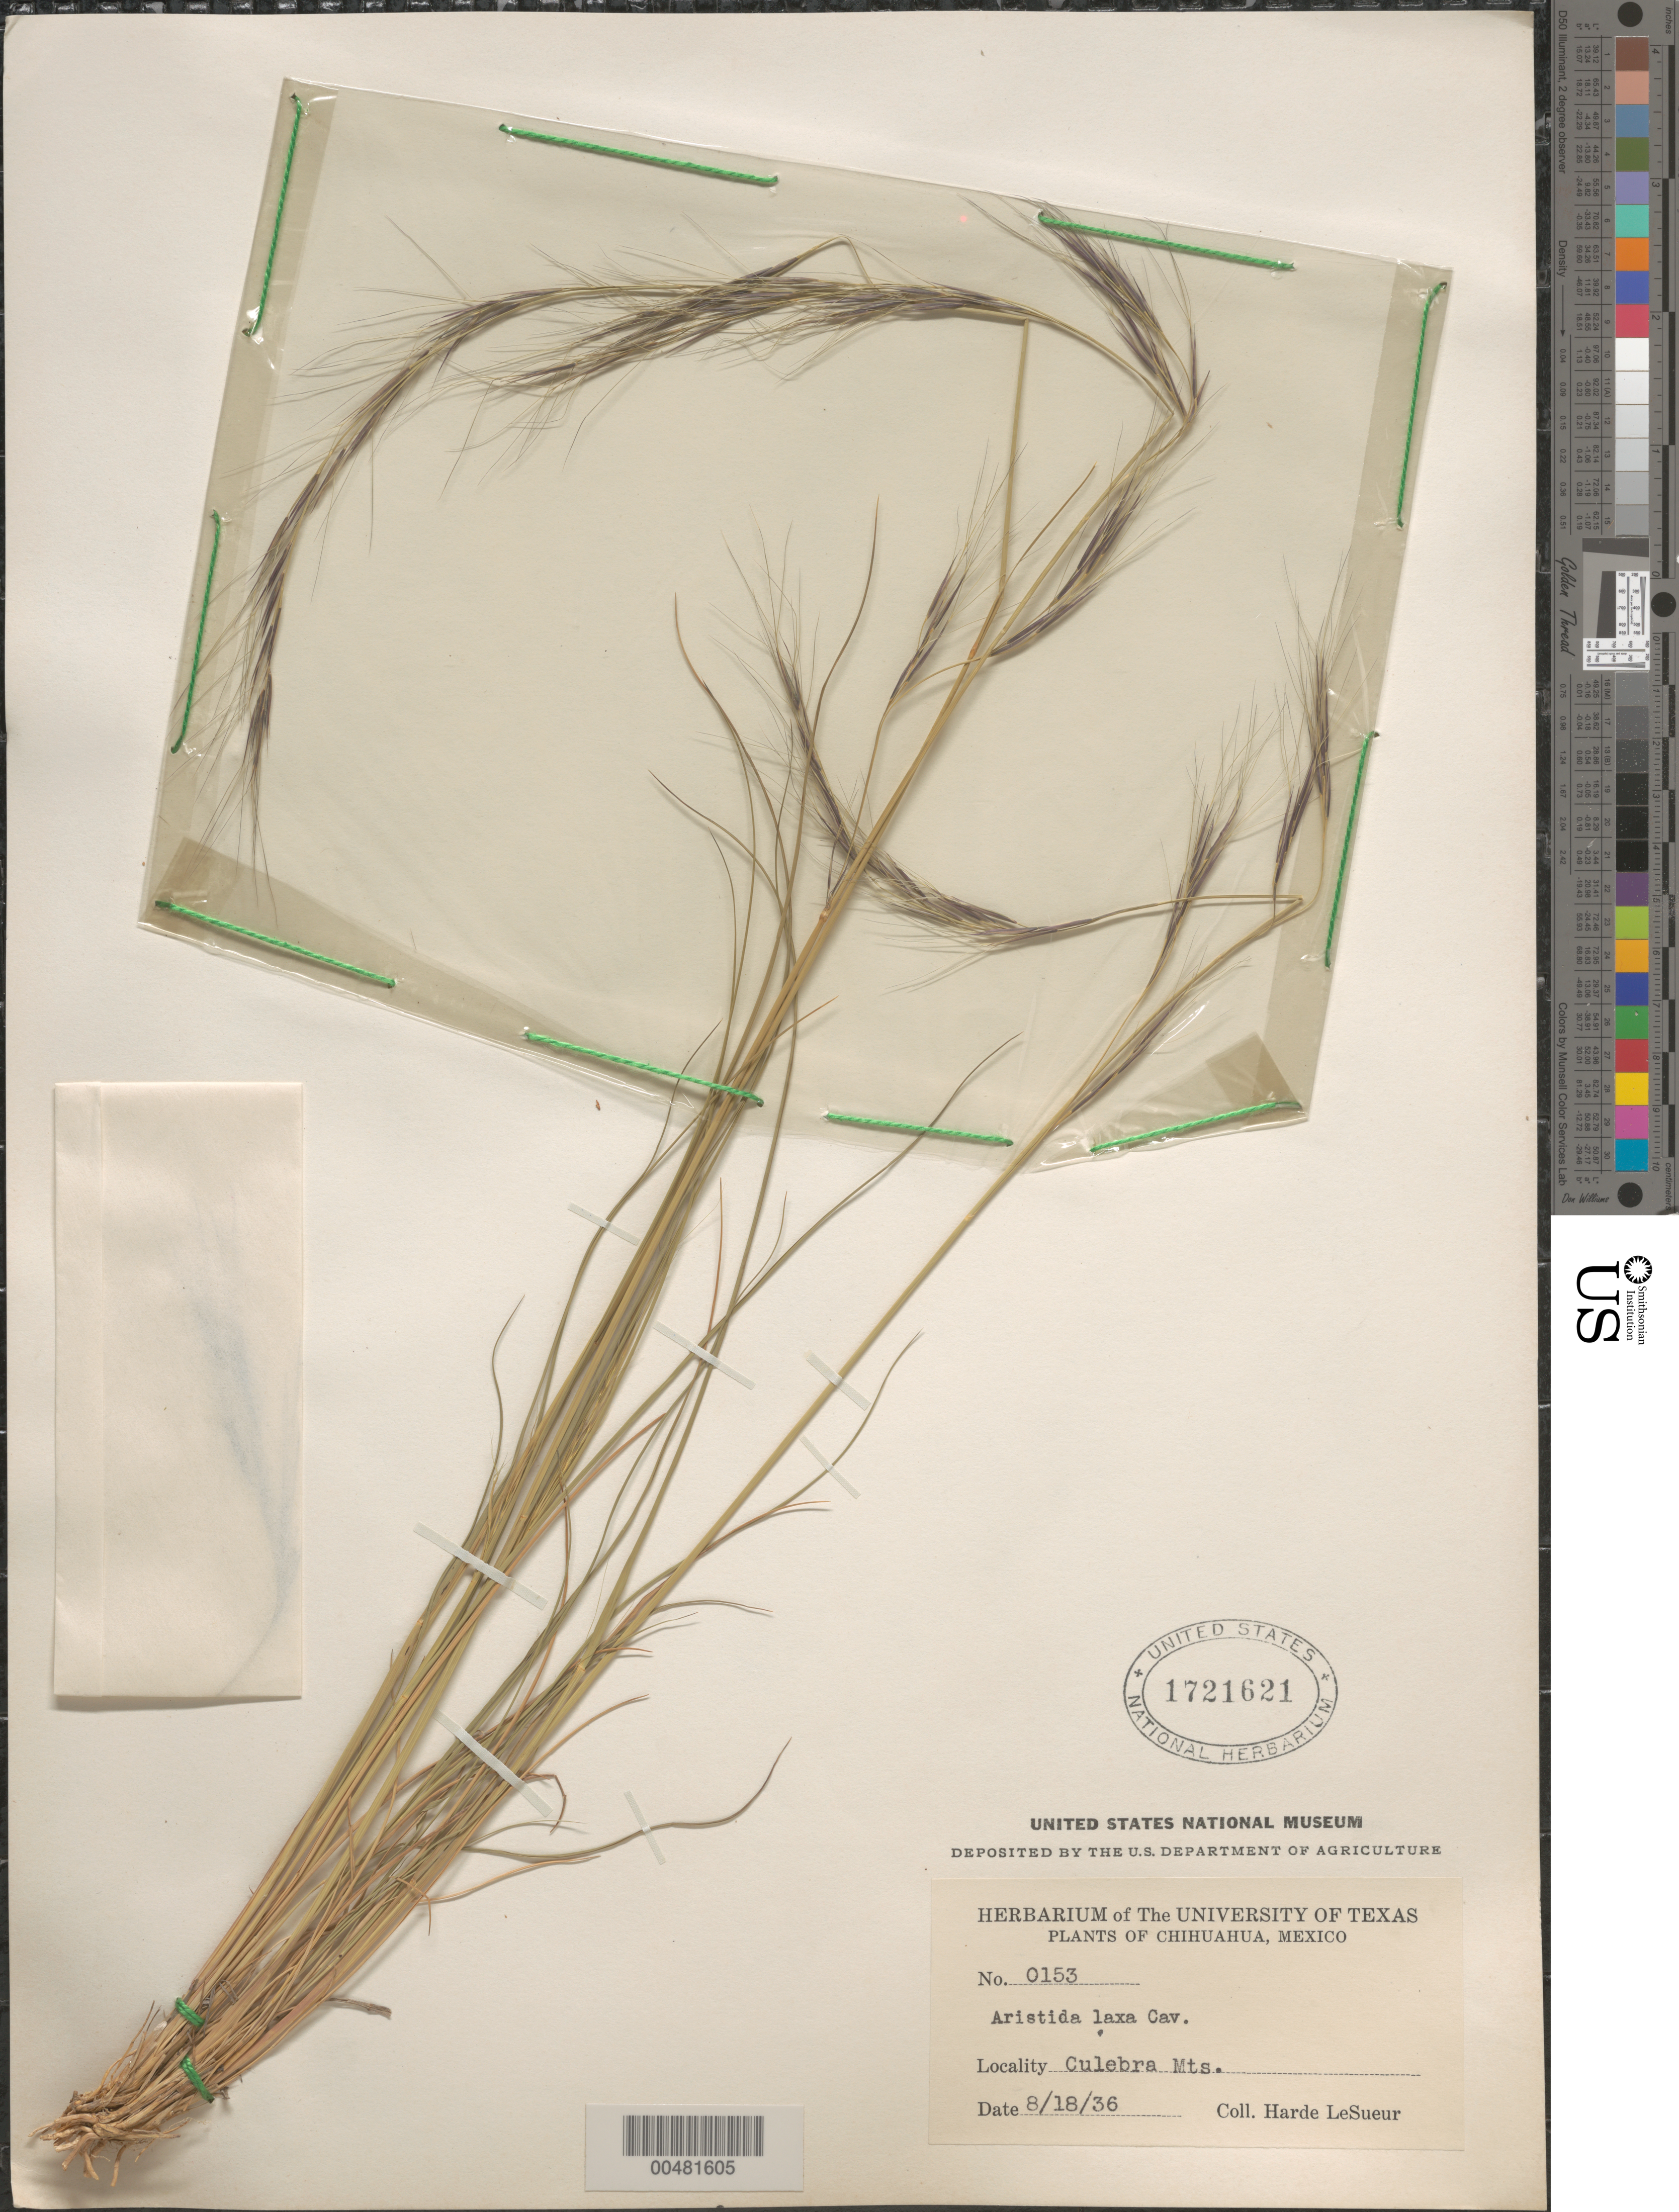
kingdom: Plantae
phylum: Tracheophyta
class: Liliopsida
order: Poales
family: Poaceae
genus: Aristida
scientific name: Aristida laxa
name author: Cav.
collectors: D. H. LeSueur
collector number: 0153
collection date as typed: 18 Aug 1936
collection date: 1936-08-18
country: Mexico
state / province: Chihuahua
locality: Culebra Mtns.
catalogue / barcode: US 1721621